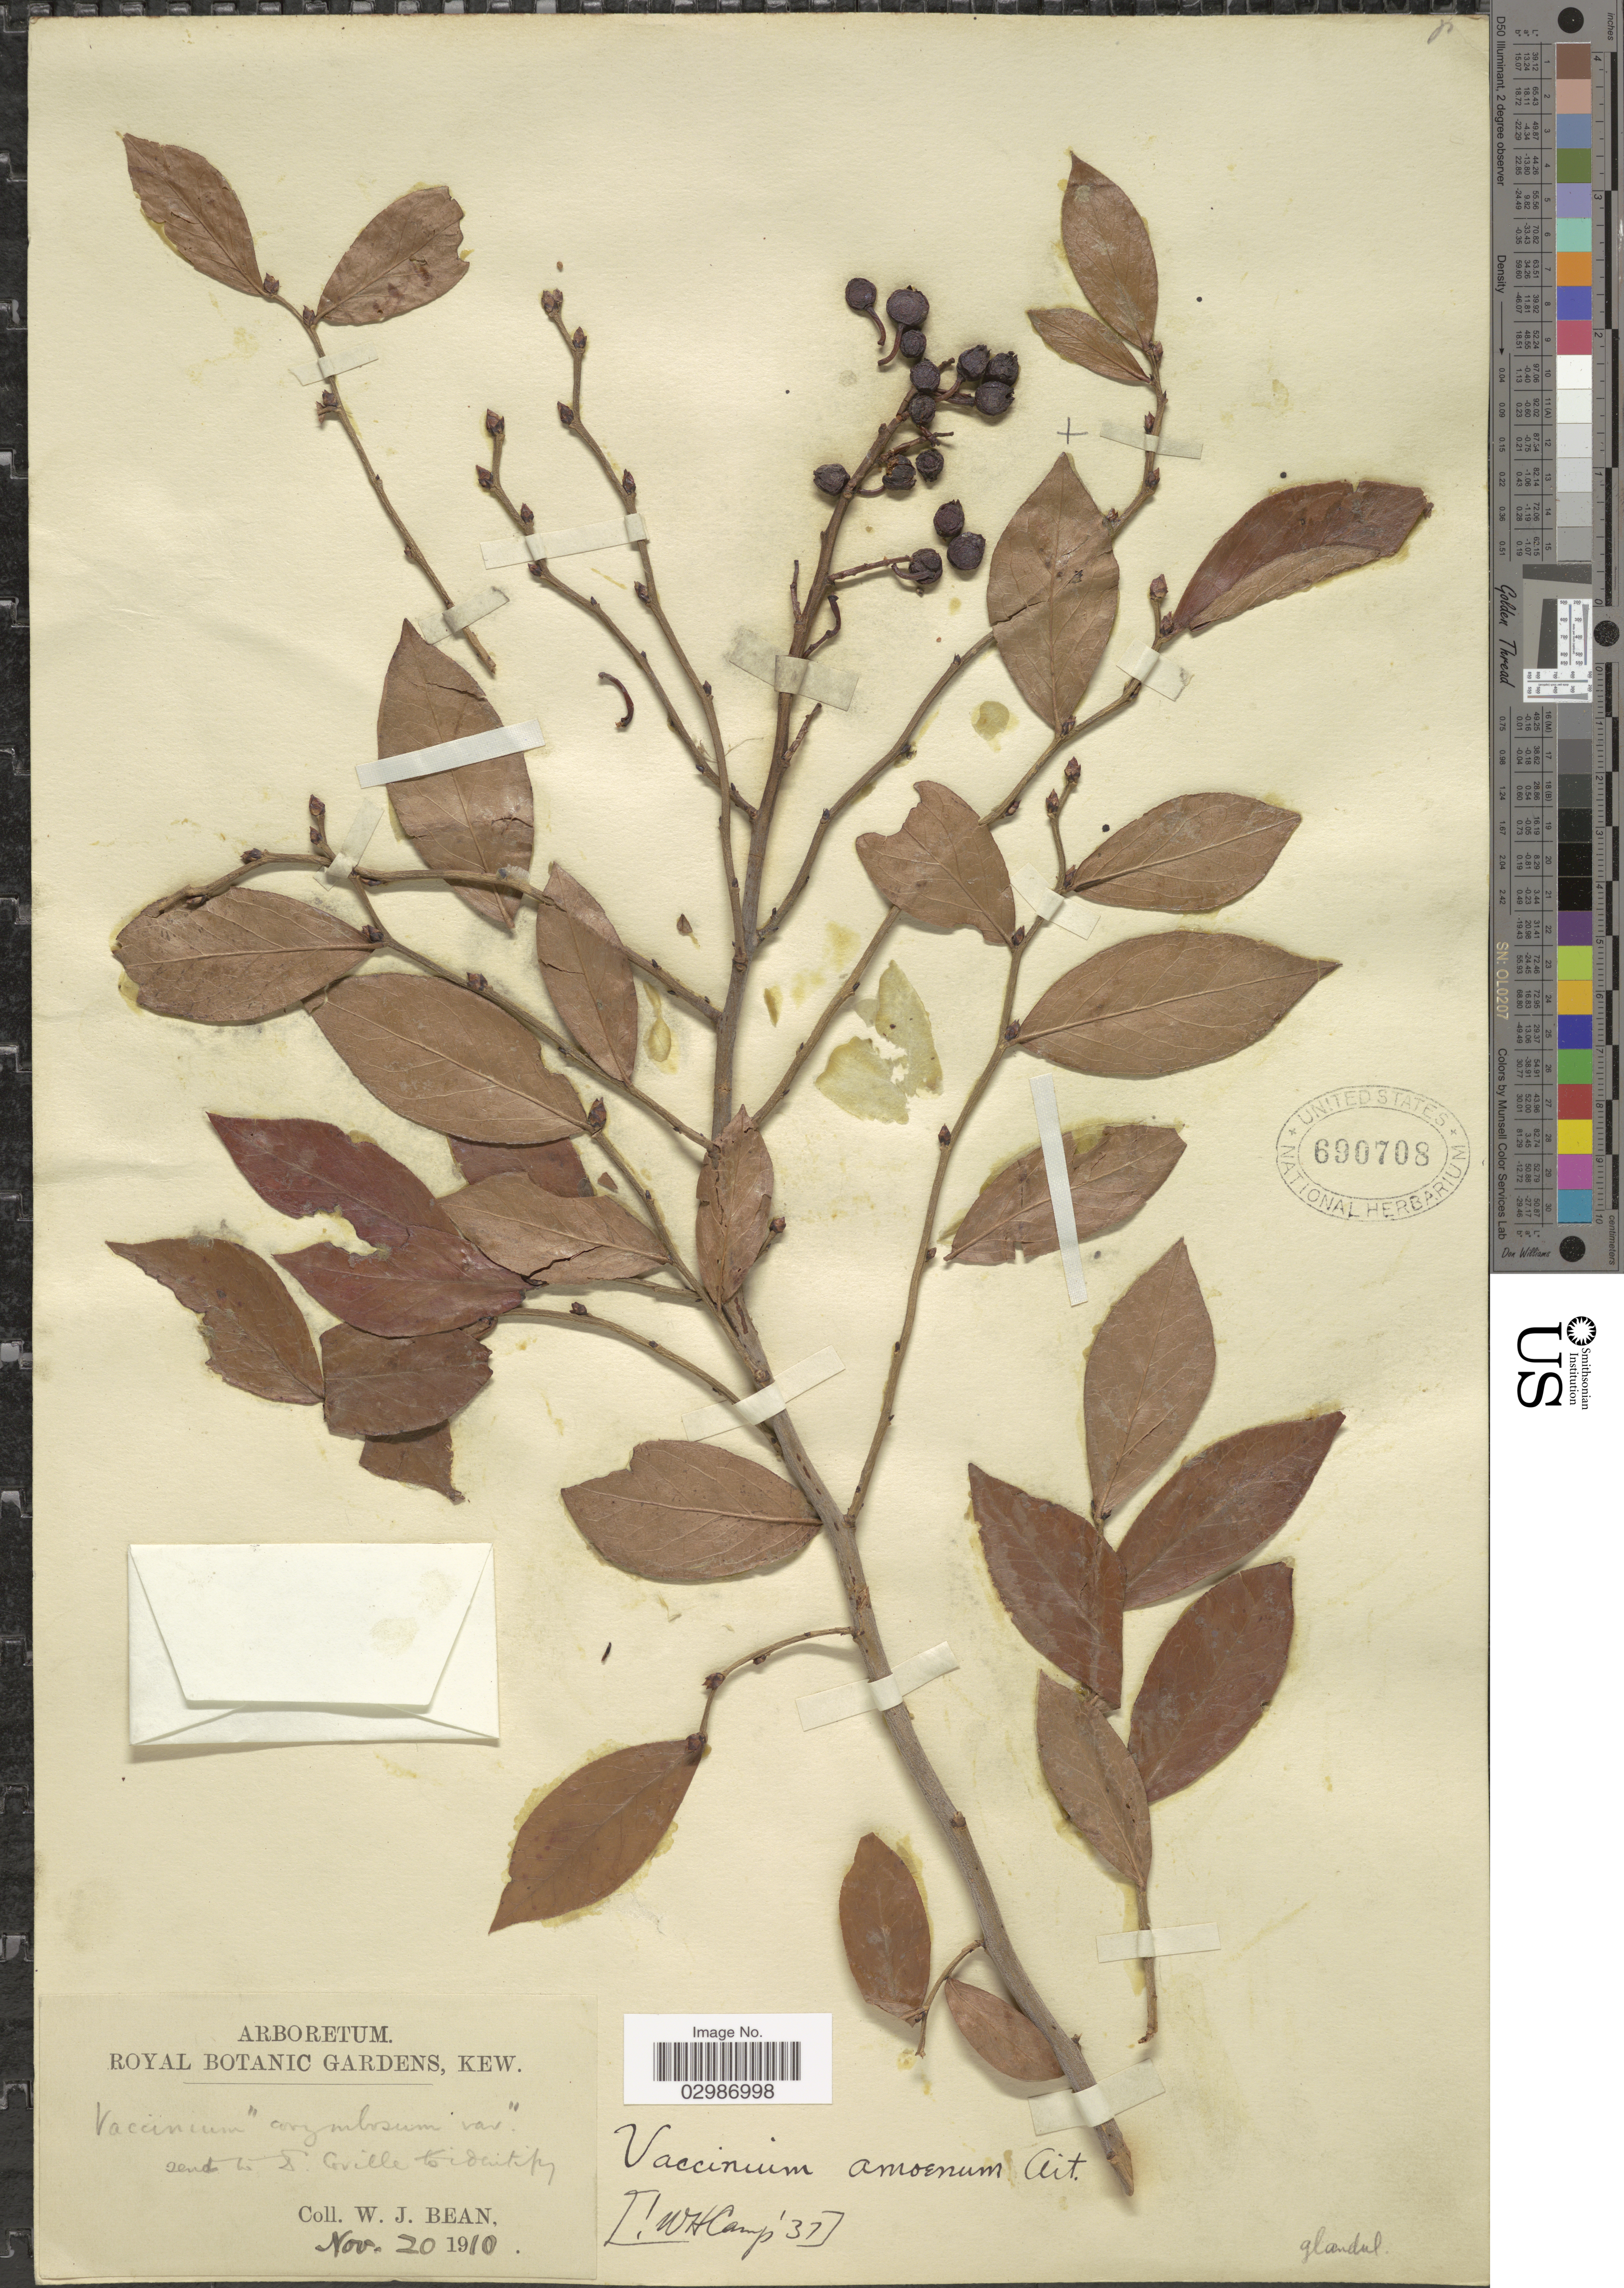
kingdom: Plantae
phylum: Tracheophyta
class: Magnoliopsida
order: Ericales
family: Ericaceae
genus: Vaccinium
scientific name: Vaccinium amoenum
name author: Aiton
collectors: W. J. Bean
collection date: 1910-11-20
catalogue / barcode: US 690708